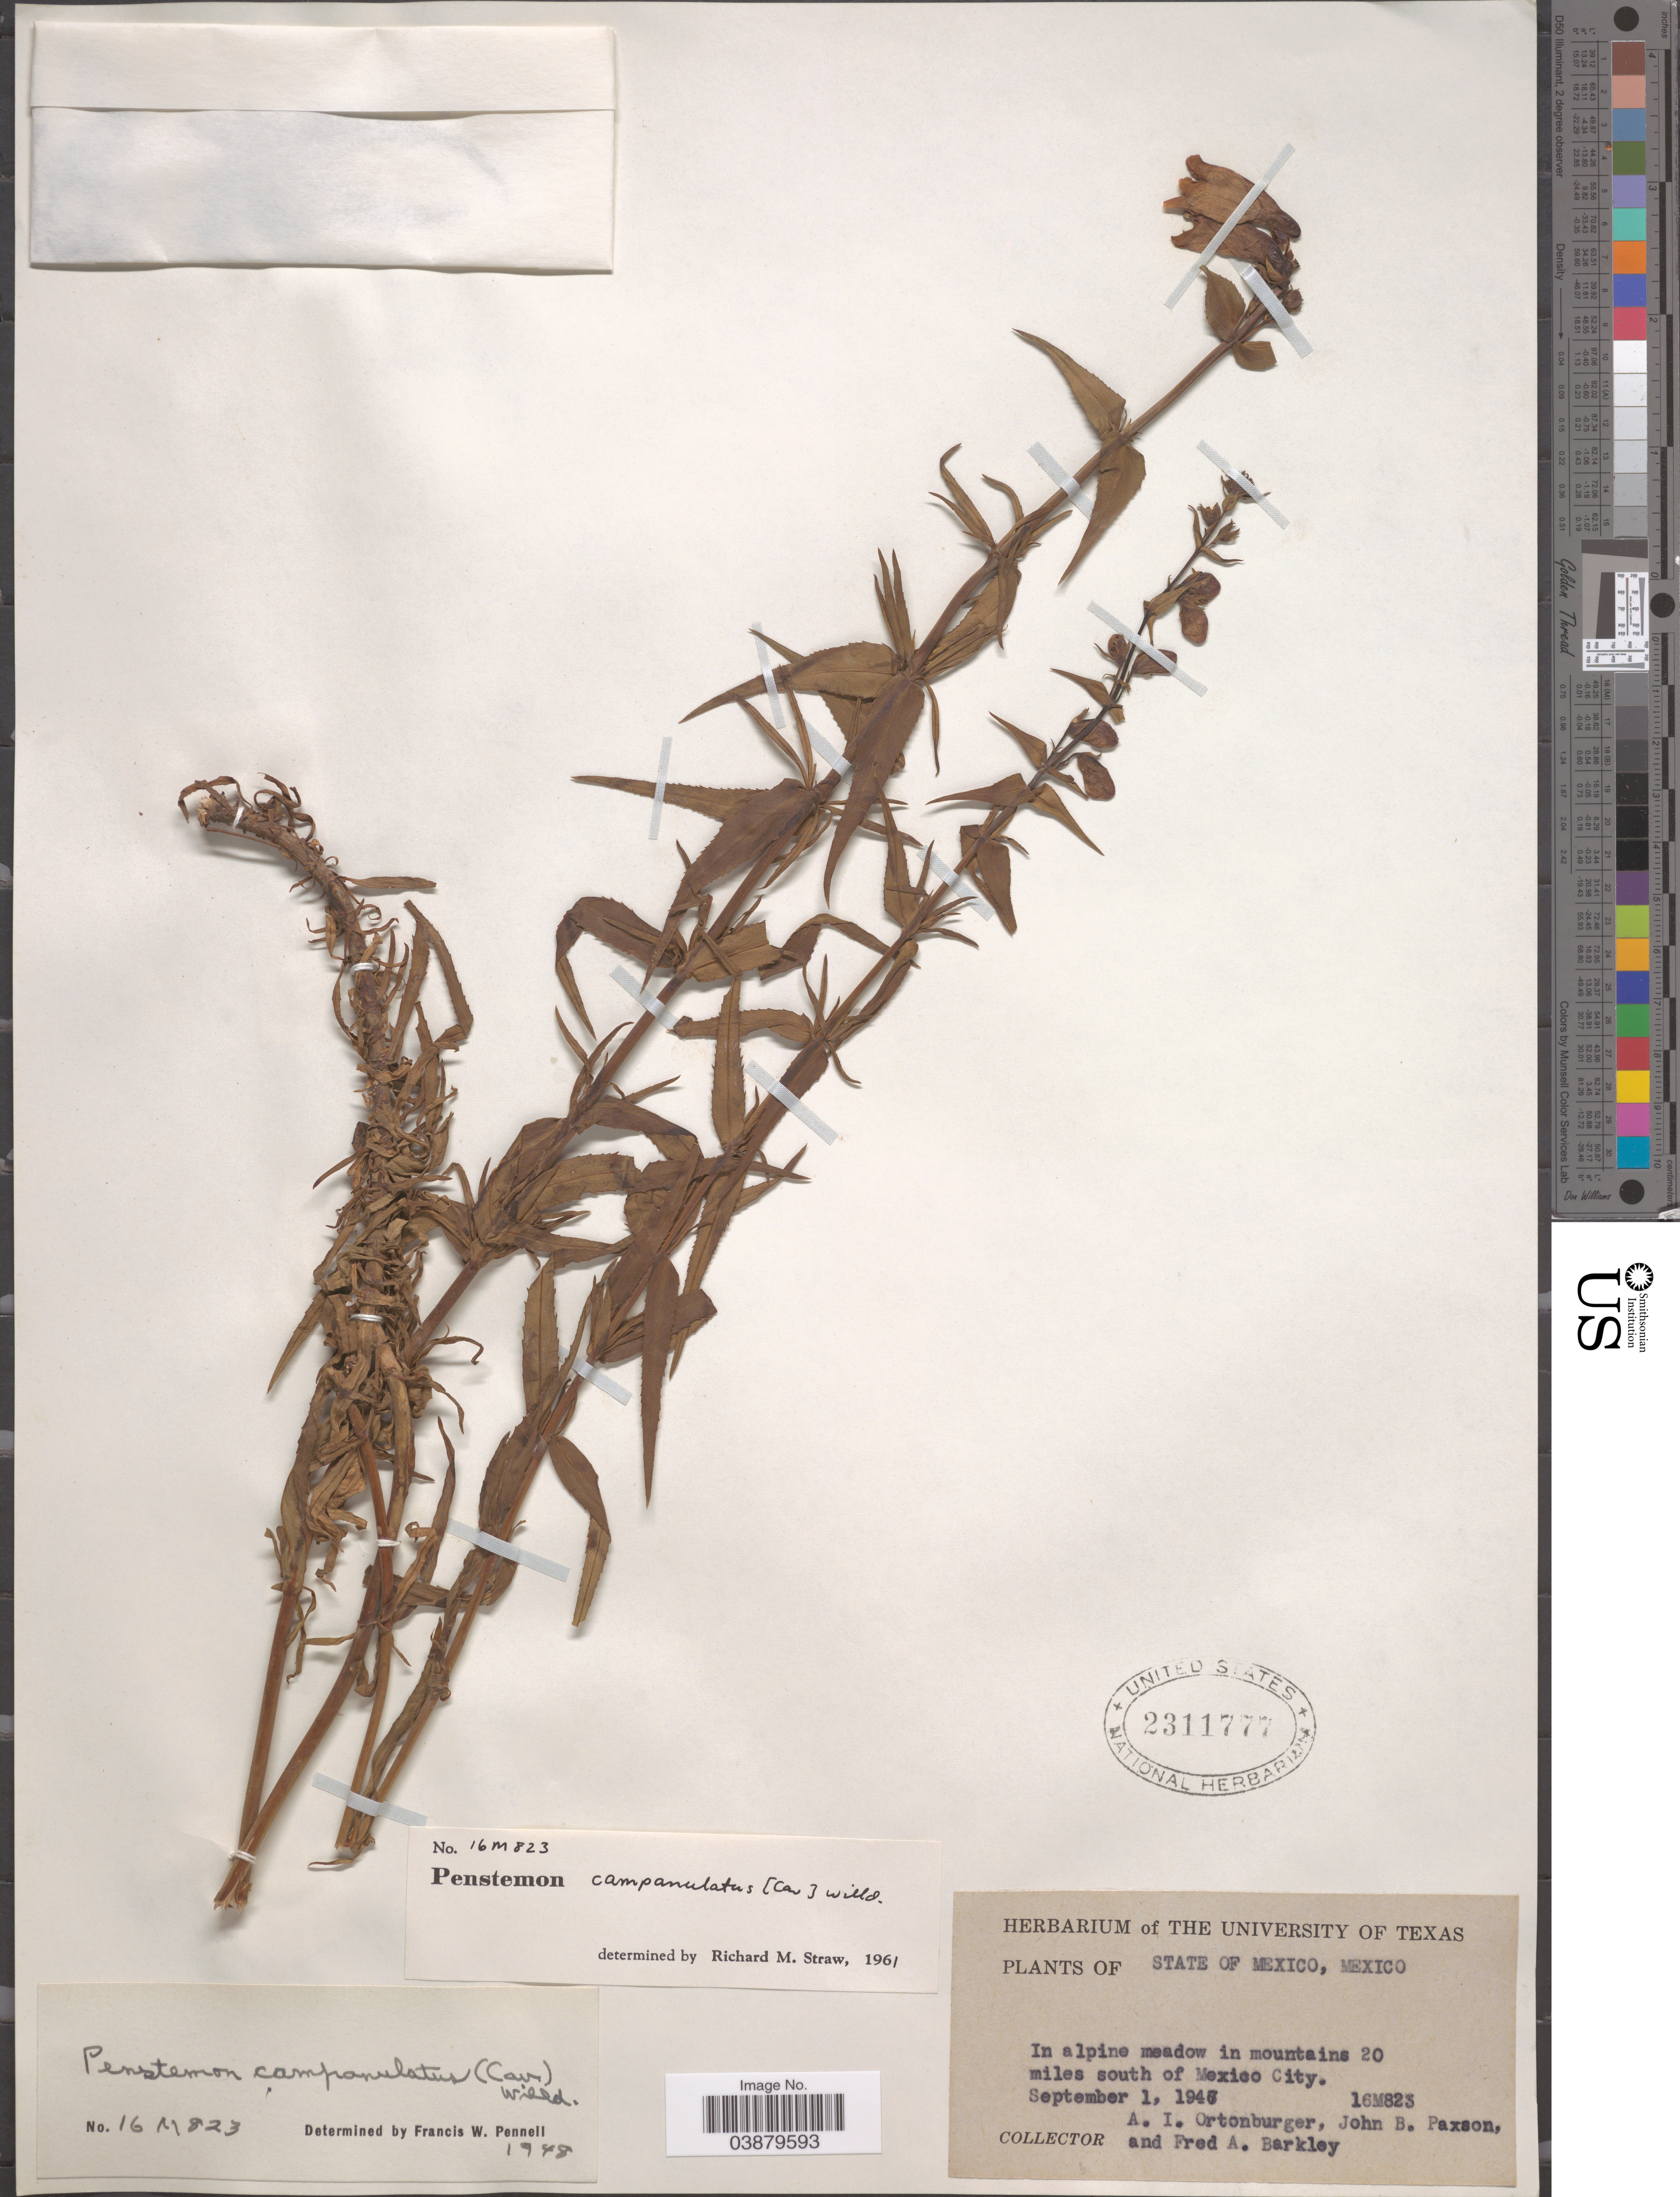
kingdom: Plantae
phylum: Tracheophyta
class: Magnoliopsida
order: Lamiales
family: Plantaginaceae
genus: Penstemon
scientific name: Penstemon campanulatus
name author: (Cav.) Willd.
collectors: A. Ortonburger, J. B. Paxson & F. A. Barkley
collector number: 16M823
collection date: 1947-09-01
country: Mexico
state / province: México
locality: In alpine meadow in mountains 20 miles south of Mexico City.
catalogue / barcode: US 2311777